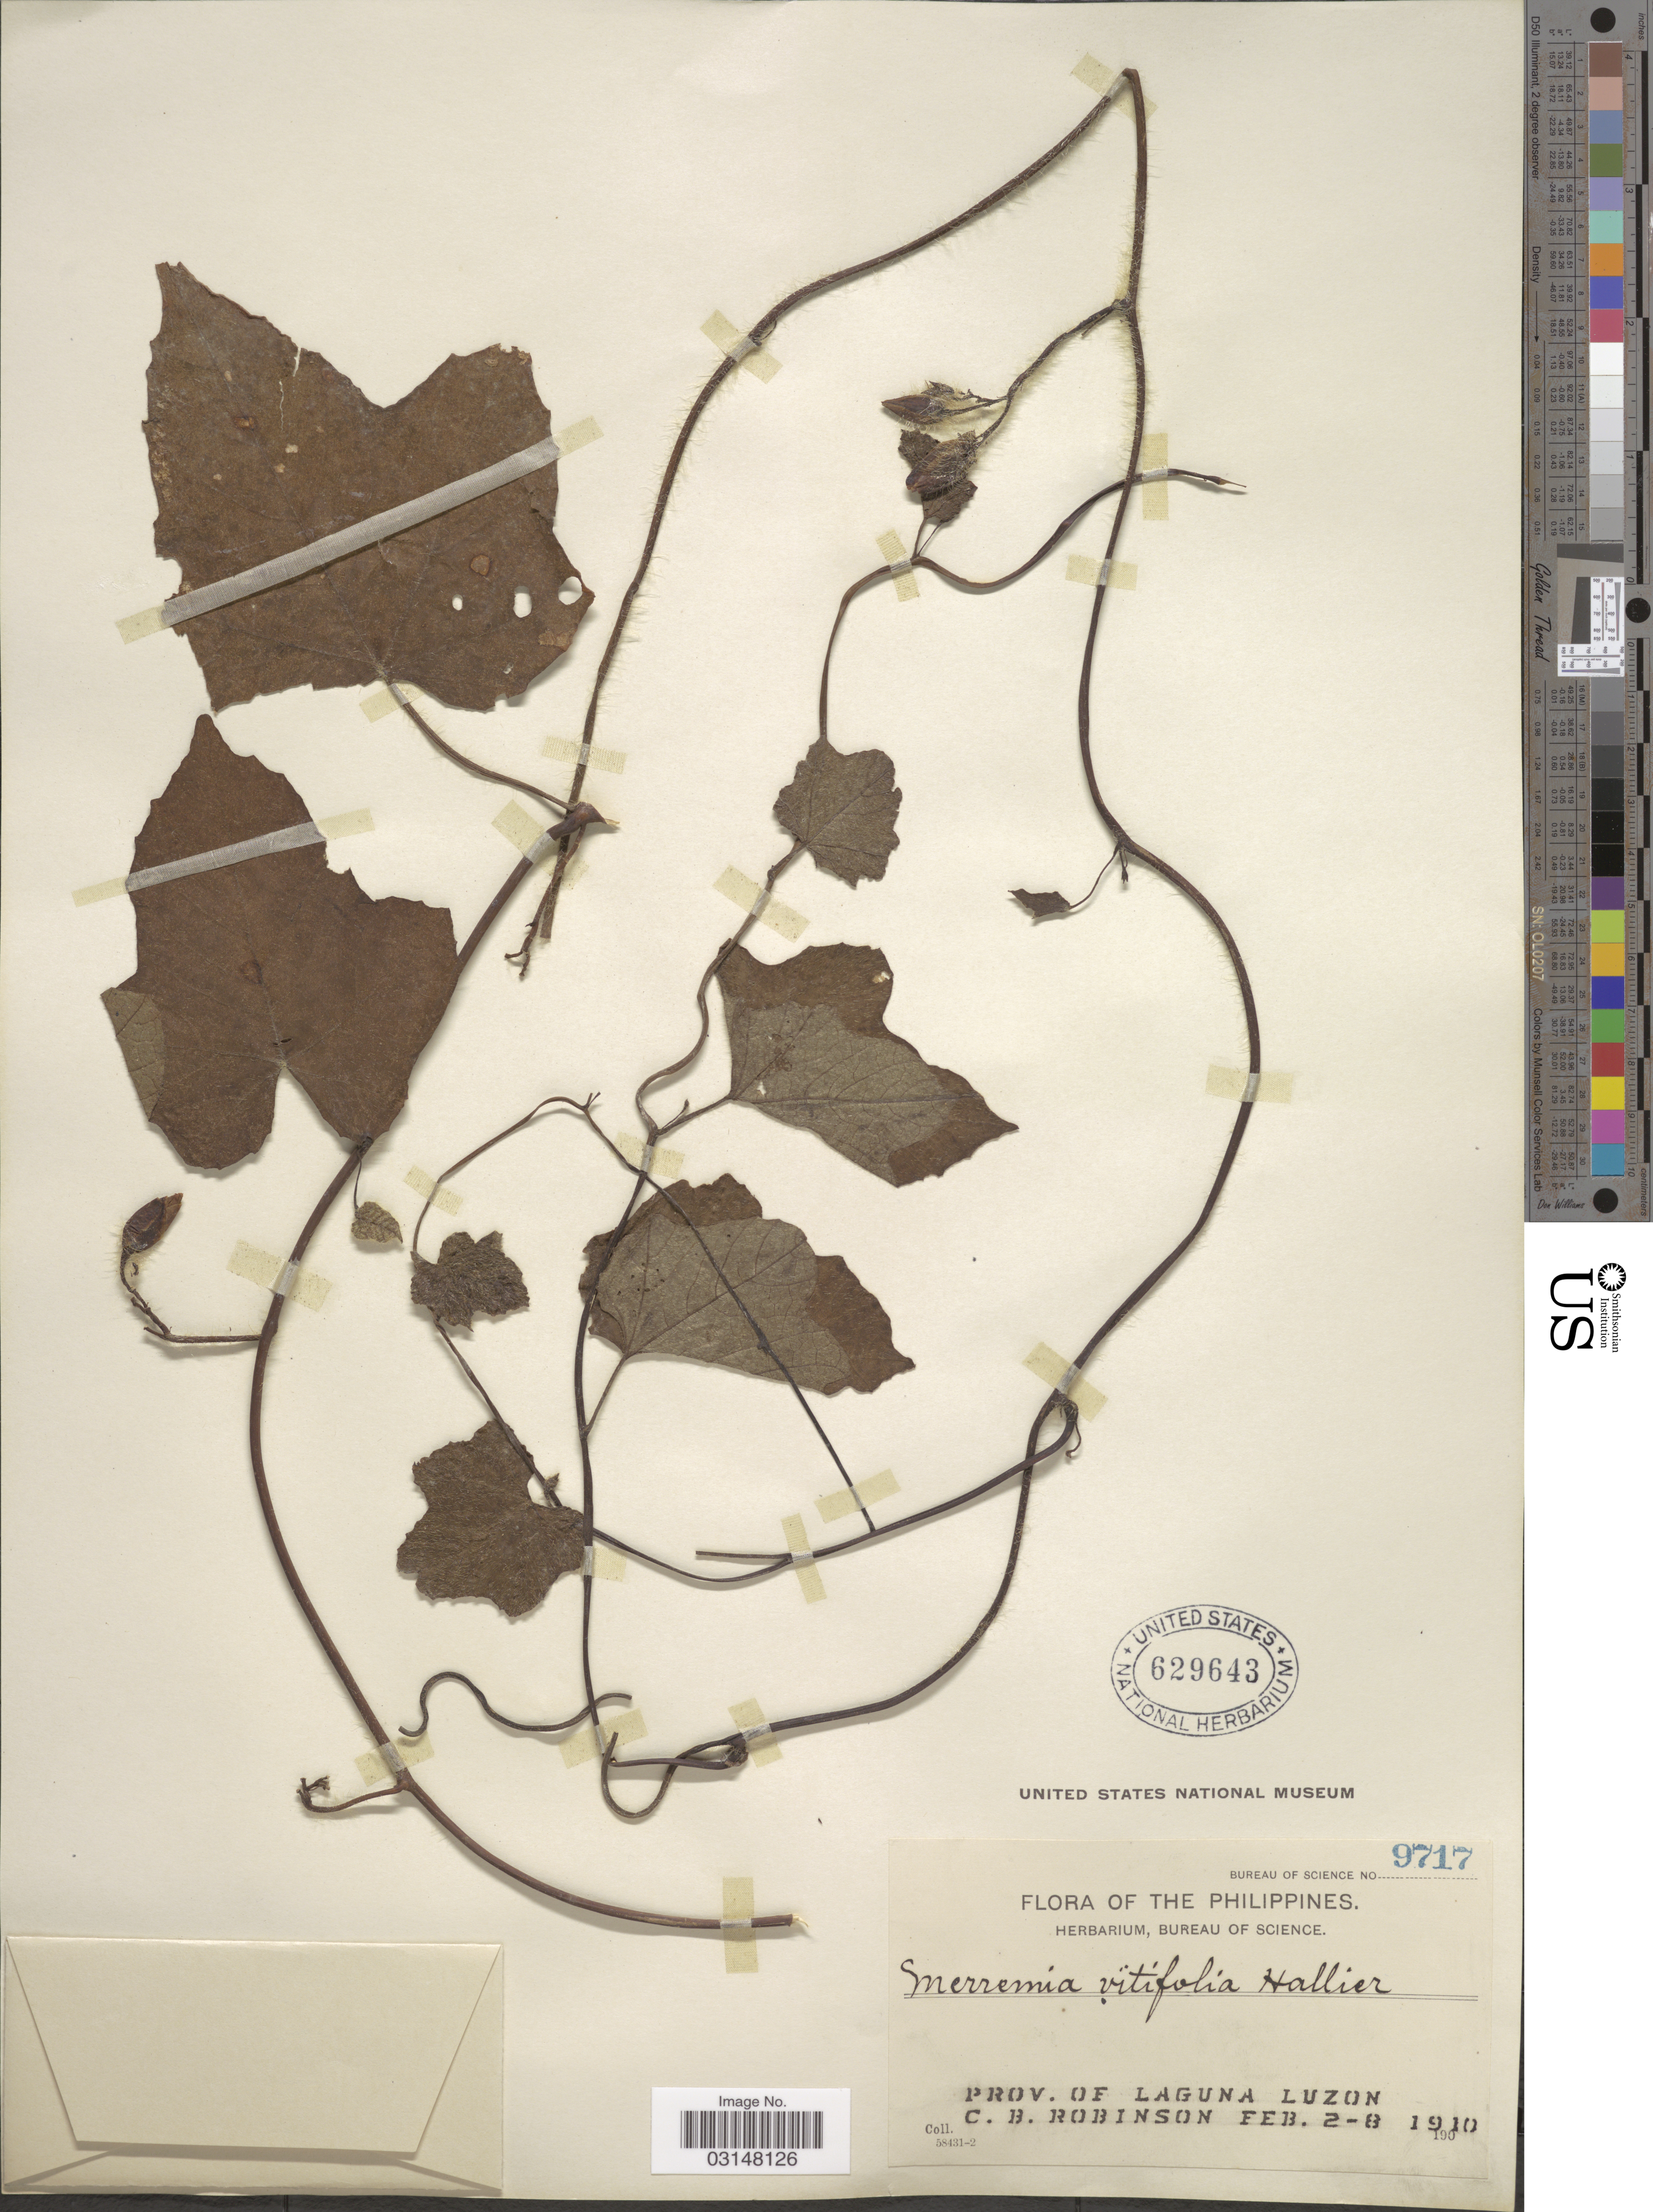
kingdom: Plantae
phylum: Tracheophyta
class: Magnoliopsida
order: Solanales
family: Convolvulaceae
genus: Distimake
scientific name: Distimake vitifolius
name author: (Burm. f.) Pisuttimarn & Petrongari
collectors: C. Robinson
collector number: Bureau of Science 9717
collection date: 1910-02-02/1910-02-08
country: Philippines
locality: Prov. of Laguna, Luzon.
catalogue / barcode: US 629643